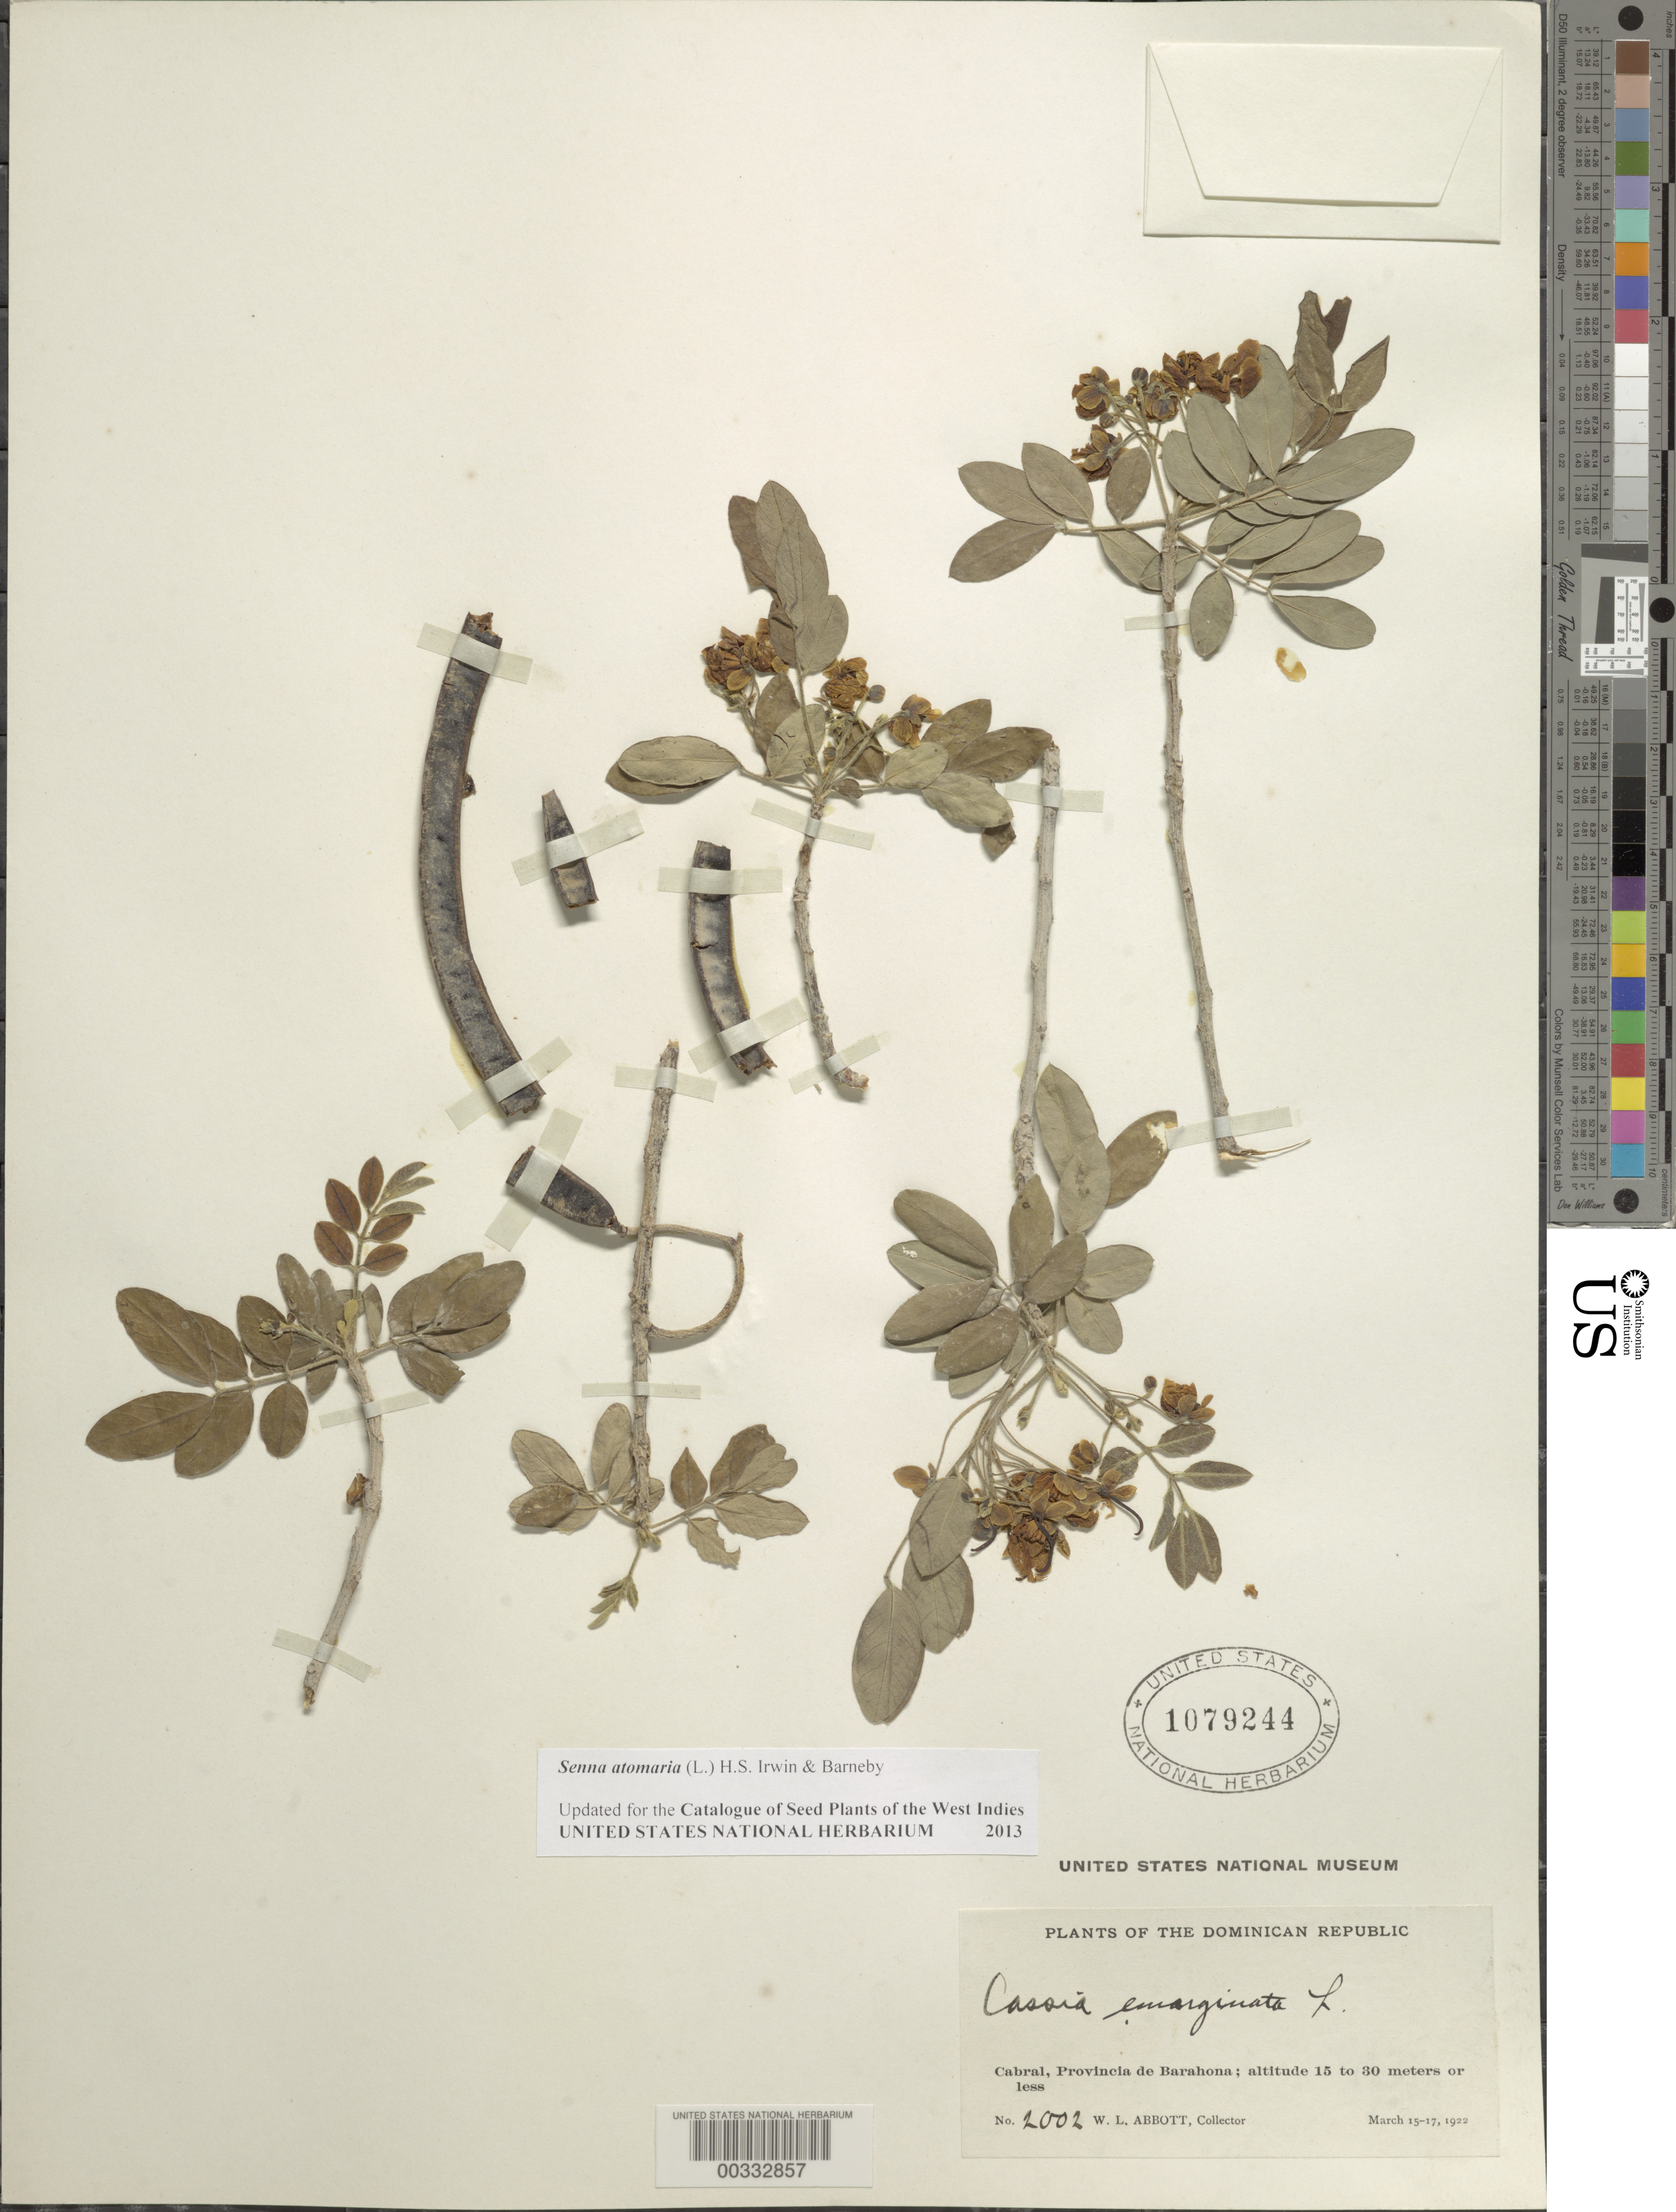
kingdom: Plantae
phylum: Tracheophyta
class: Magnoliopsida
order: Fabales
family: Fabaceae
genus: Senna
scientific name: Senna atomaria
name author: (L.) H.S. Irwin & Barneby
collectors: W. L. Abbott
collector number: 2002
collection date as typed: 13 Mar 1922 to 17 Mar 1922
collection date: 1922-03-13/1922-03-17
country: Dominican Republic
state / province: Barahona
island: Hispaniola Island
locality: Cabral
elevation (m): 15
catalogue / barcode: US 1079244